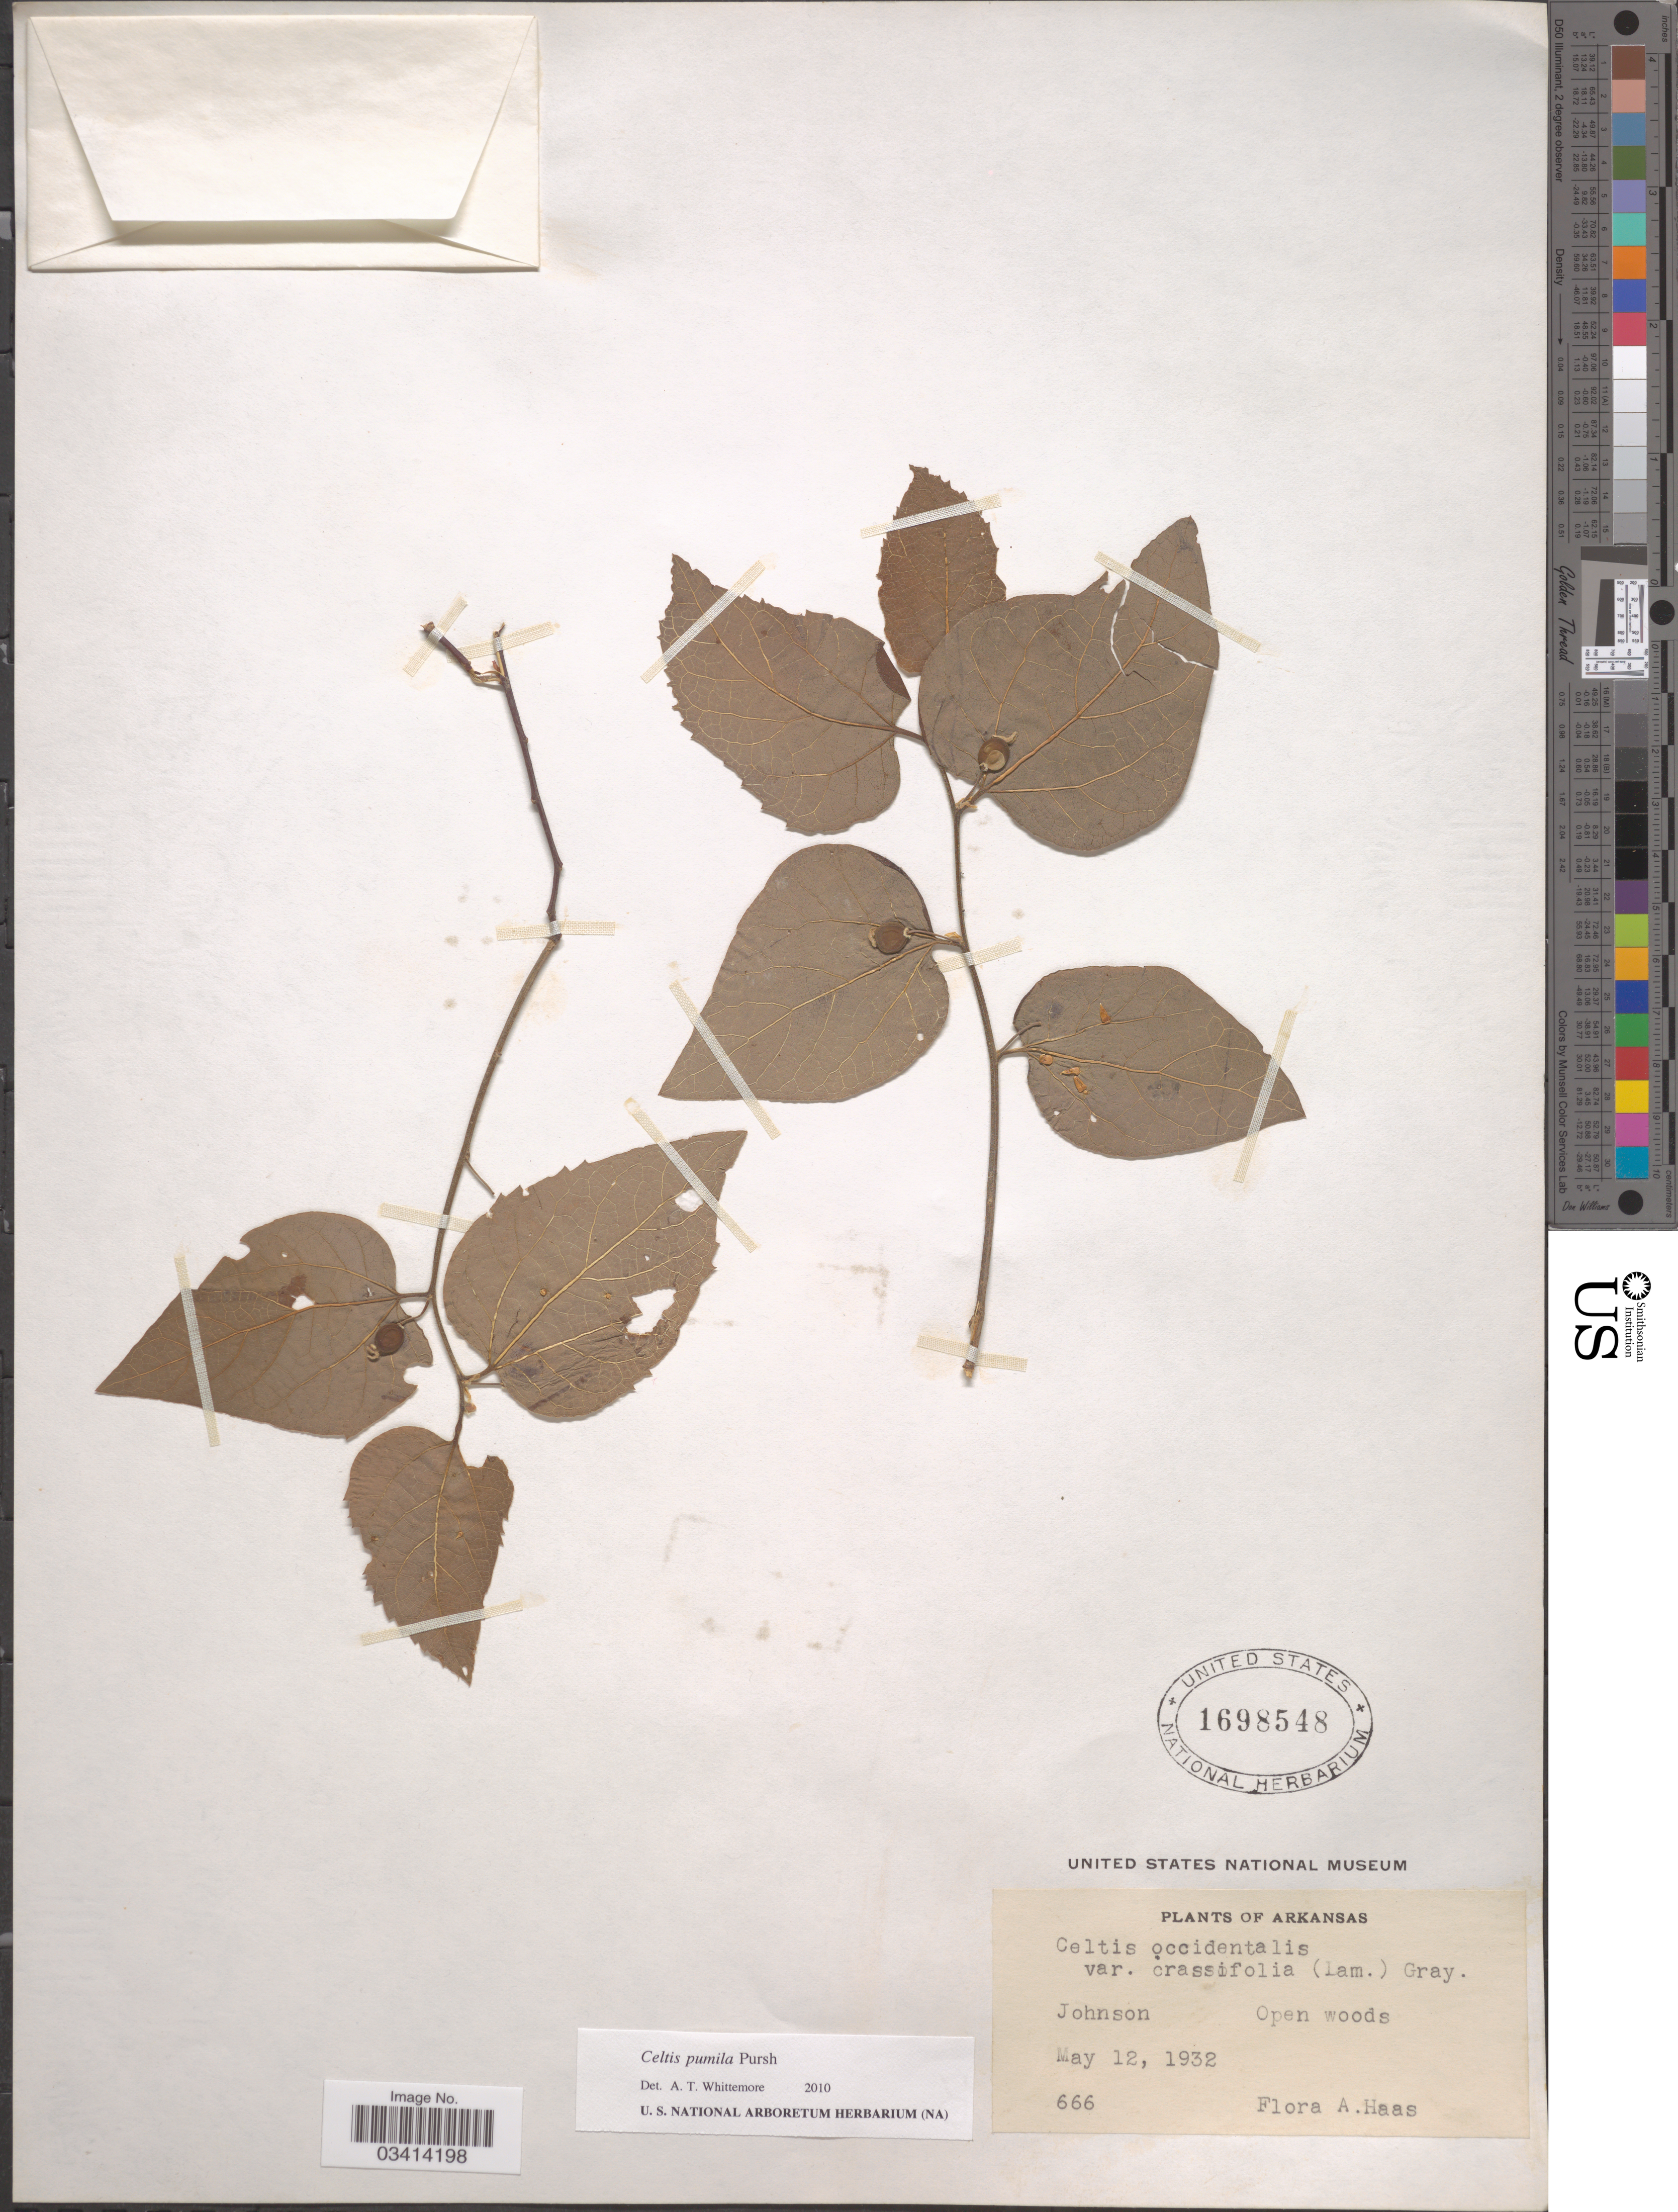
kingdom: Plantae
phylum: Tracheophyta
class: Magnoliopsida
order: Rosales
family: Cannabaceae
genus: Celtis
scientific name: Celtis pumila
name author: Pursh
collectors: F. A. Haas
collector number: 666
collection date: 1932-05-12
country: United States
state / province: Arkansas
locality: Johnson.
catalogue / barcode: US 1698548